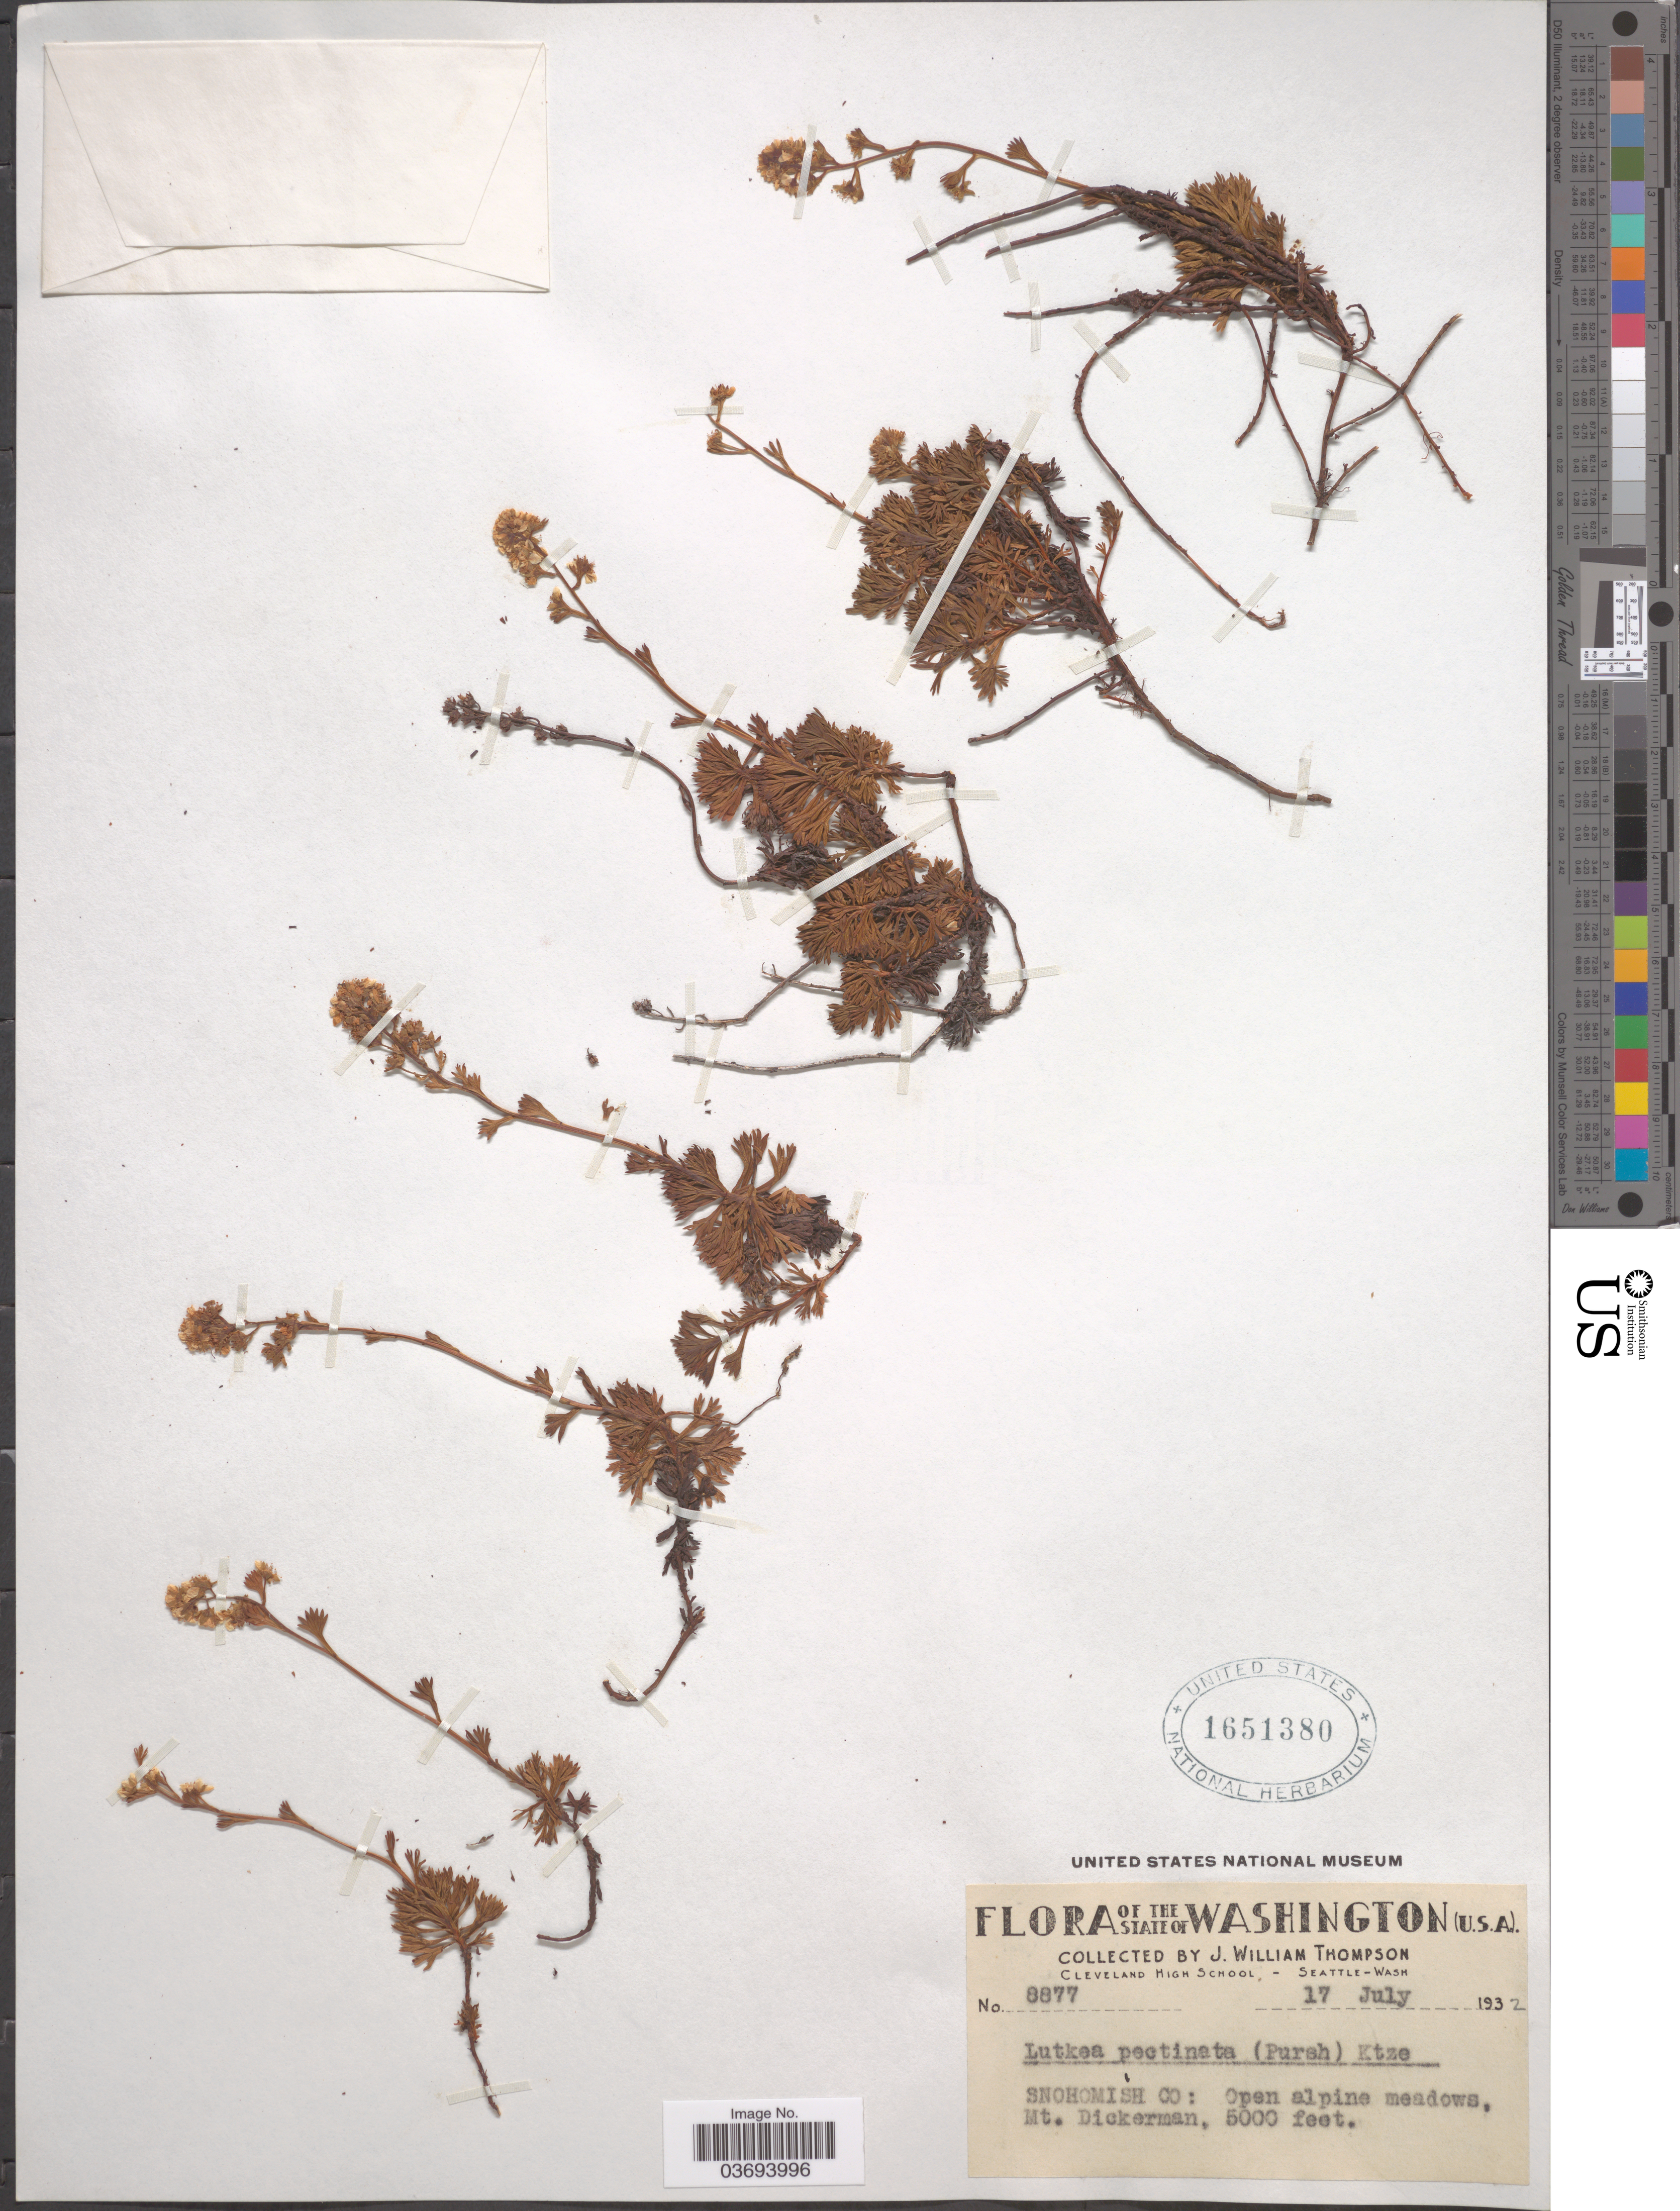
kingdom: Plantae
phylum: Tracheophyta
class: Magnoliopsida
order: Rosales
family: Rosaceae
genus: Luetkea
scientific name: Luetkea pectinata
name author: (Pursh) Kuntze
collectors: J. W. Thompson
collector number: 8877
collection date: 1932-07-17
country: United States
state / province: Washington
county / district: Snohomish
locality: Snohomish Co: Open alpine meadows, Mt. Dickerman.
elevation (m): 1524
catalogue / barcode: US 1651380